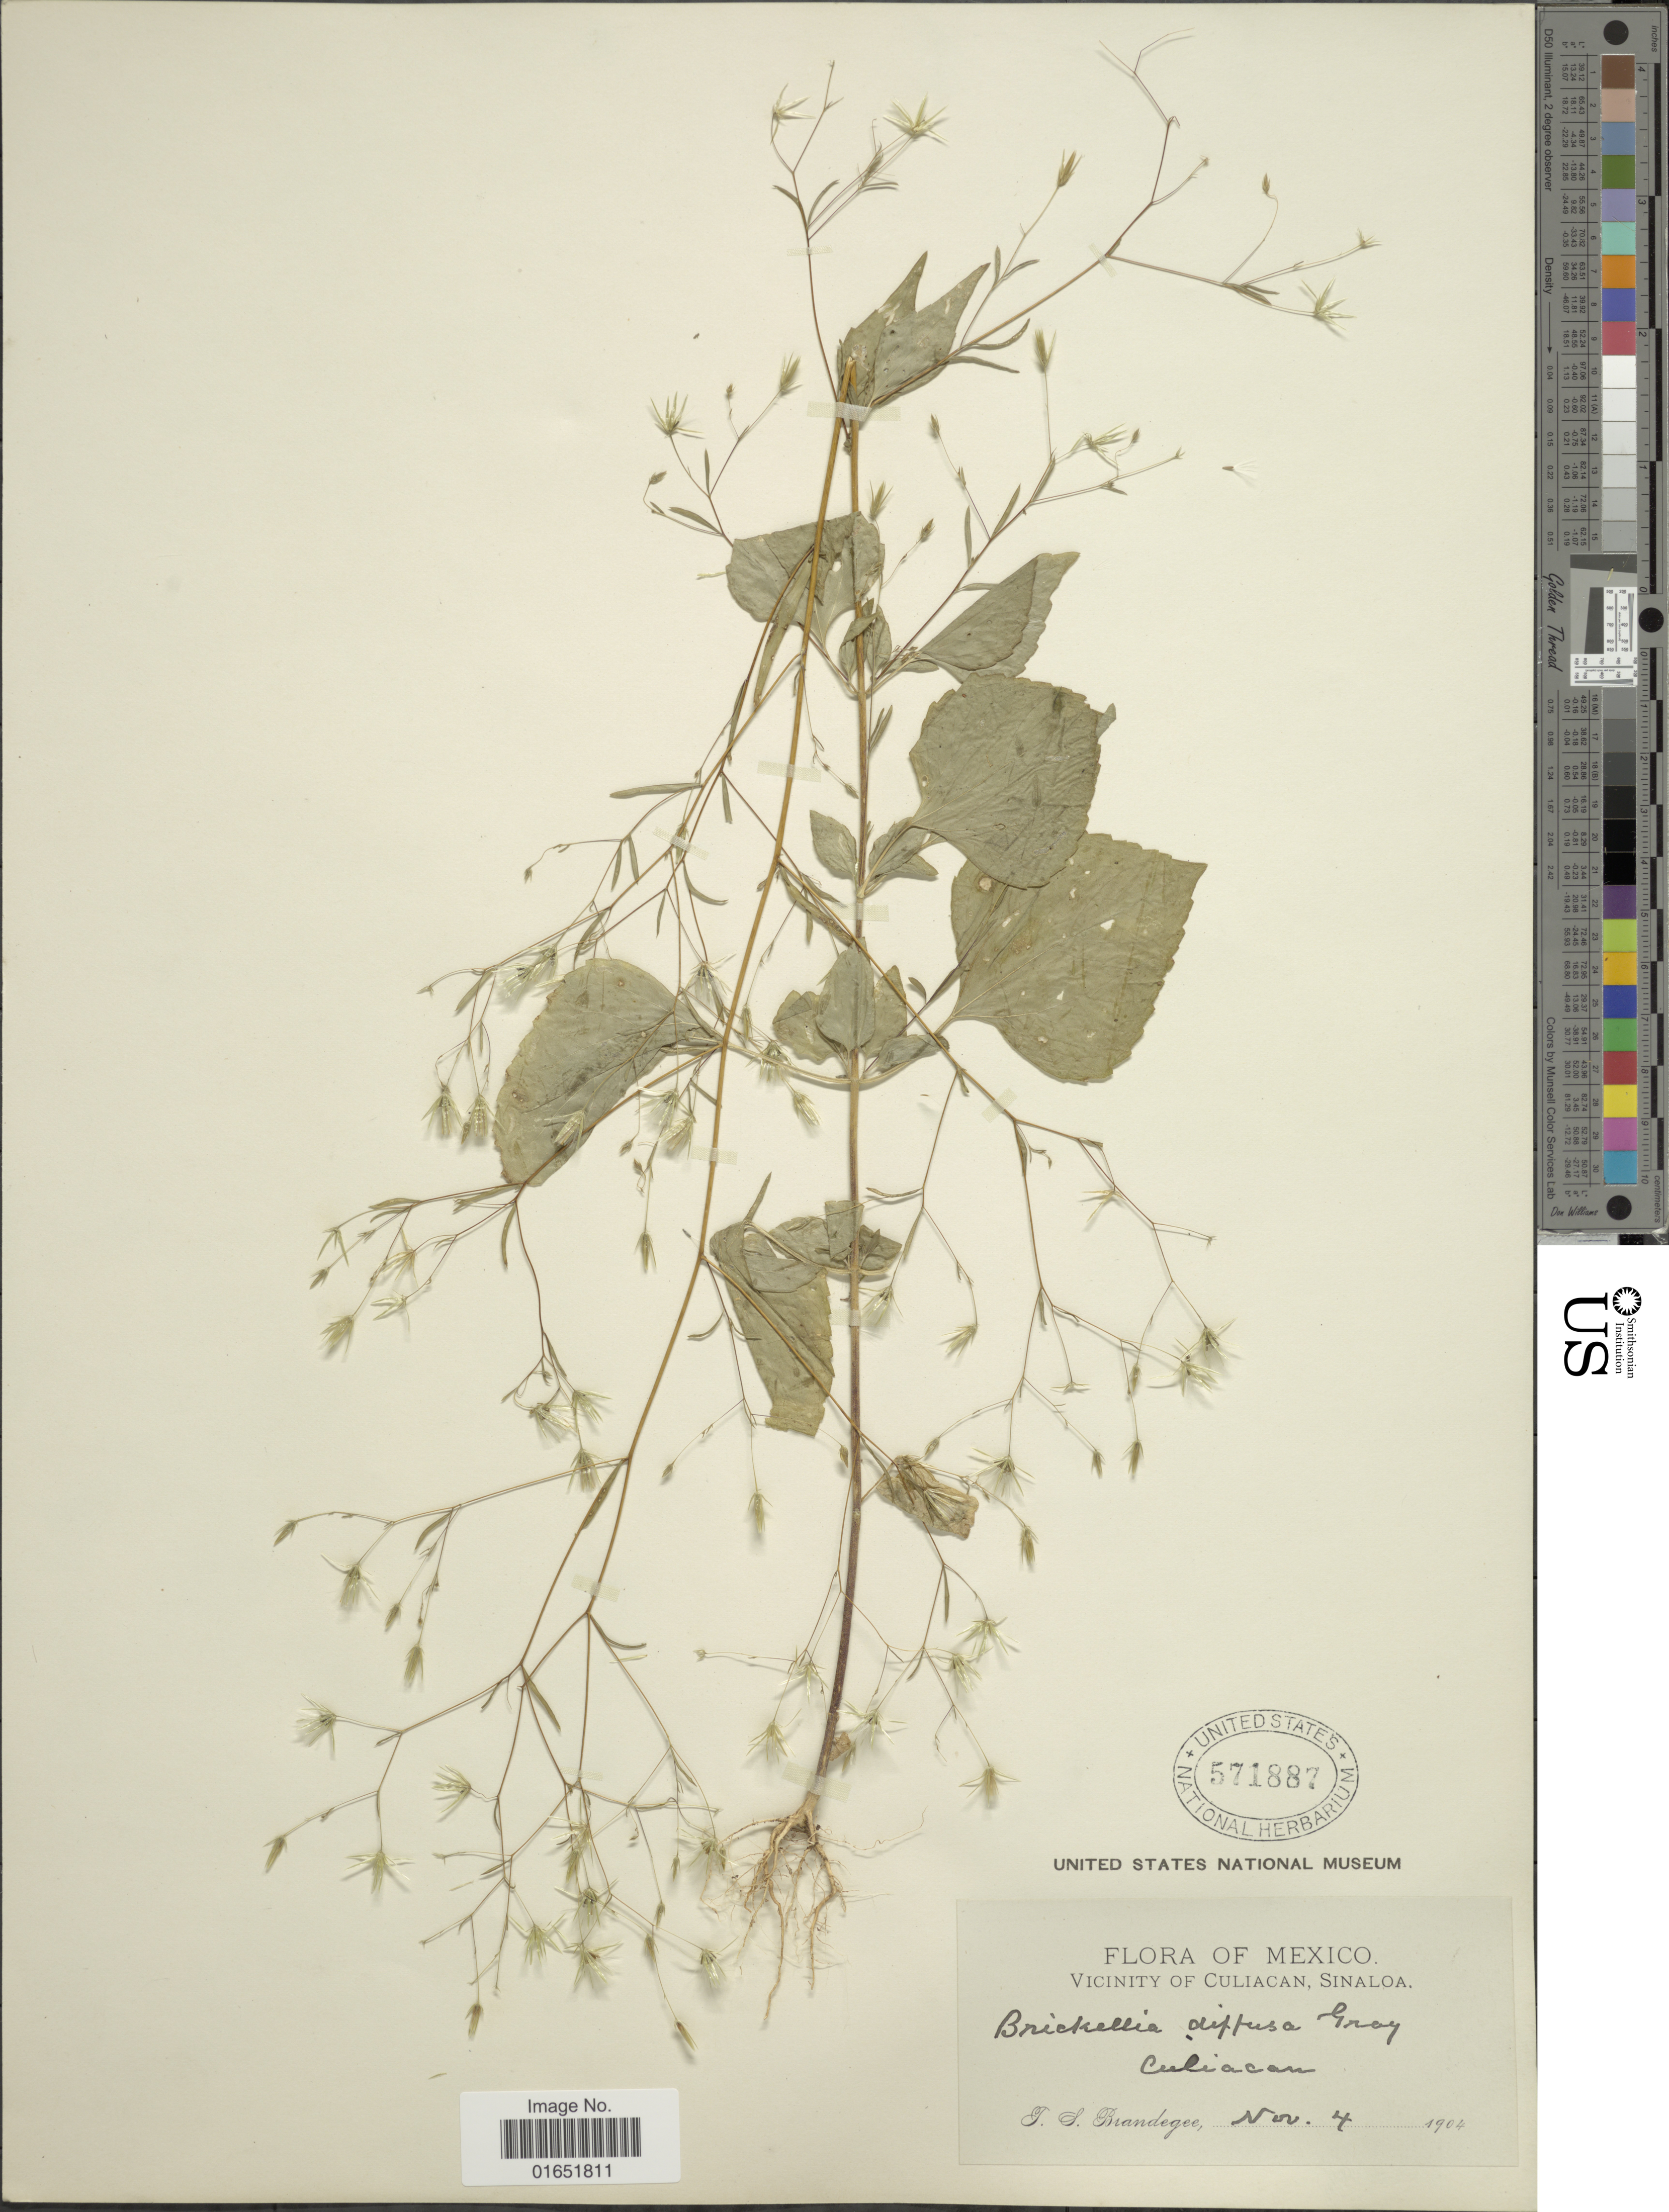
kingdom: Plantae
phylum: Tracheophyta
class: Magnoliopsida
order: Asterales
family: Asteraceae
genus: Brickellia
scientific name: Brickellia diffusa M.E. Jones, nom illeg.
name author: M.E. Jones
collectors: T. S. Brandegee (herbarium)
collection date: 1904-11-04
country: Mexico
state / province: Sinaloa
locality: Vicinity of Culiacan, Culiacan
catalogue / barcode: US 571887